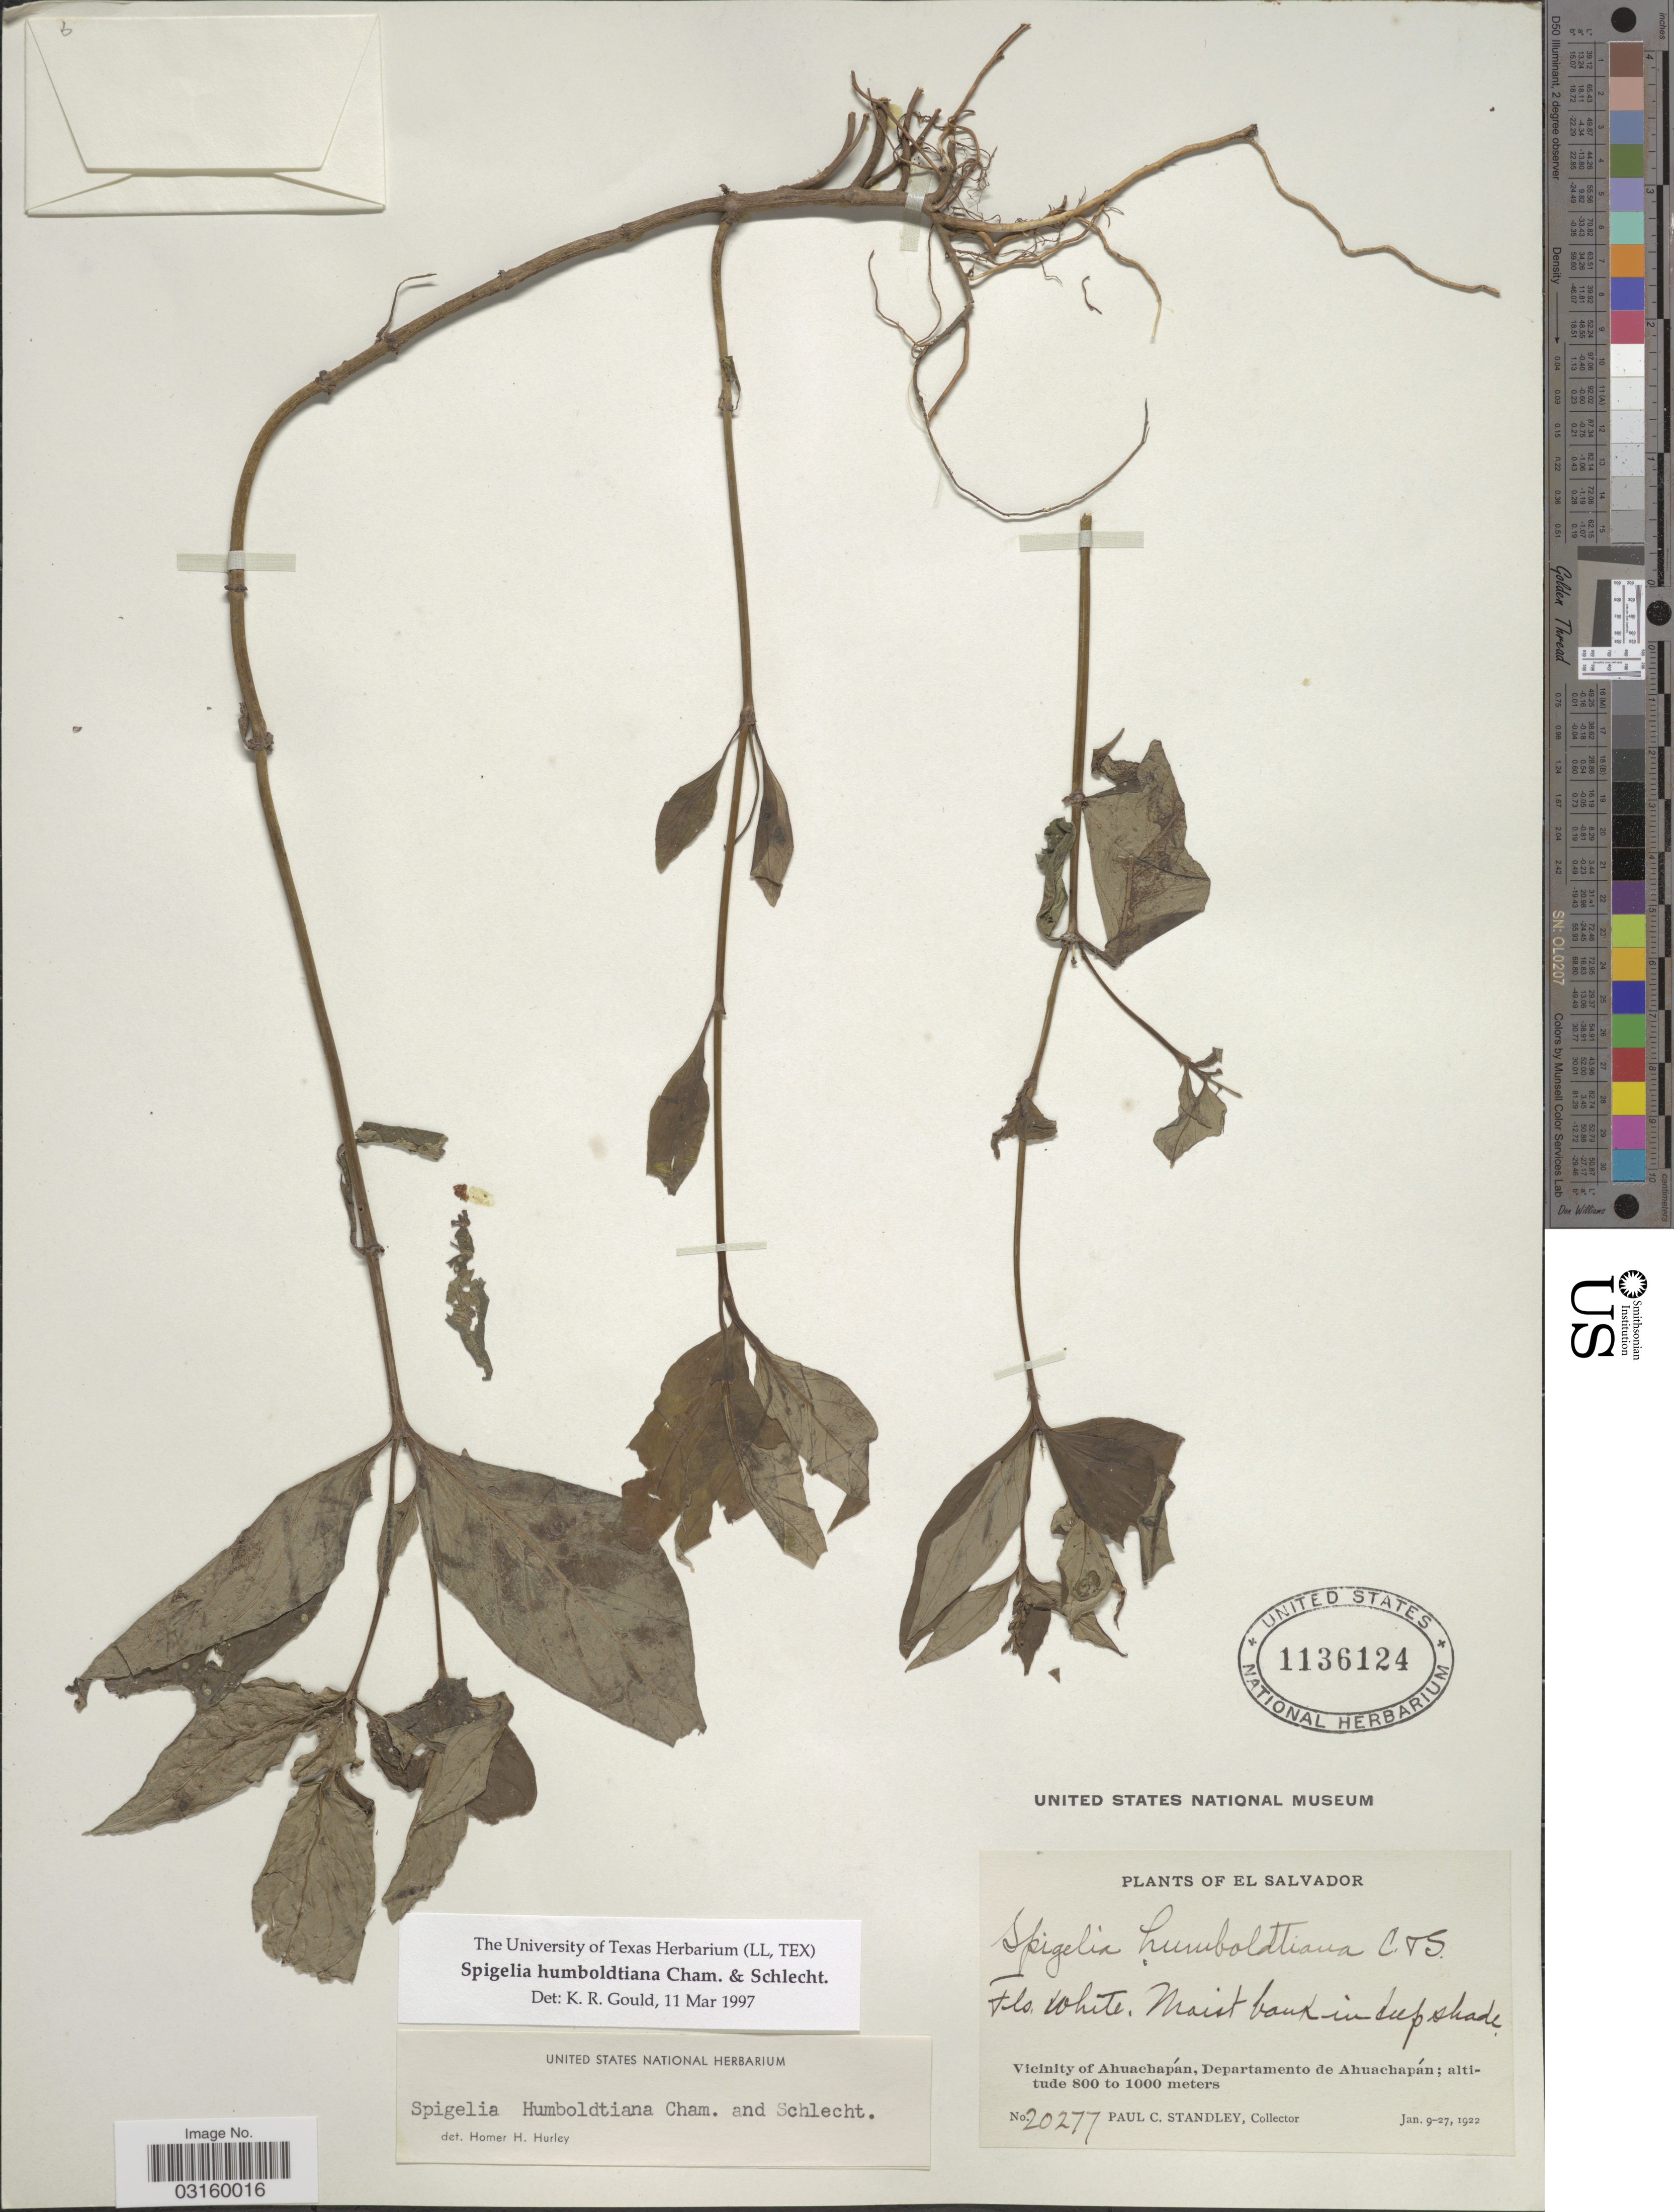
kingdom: Plantae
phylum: Tracheophyta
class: Magnoliopsida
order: Gentianales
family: Loganiaceae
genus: Spigelia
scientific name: Spigelia humboldtiana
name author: Cham. & Schltdl.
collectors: P. C. Standley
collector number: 20277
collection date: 1922-01-09/1922-01-27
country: El Salvador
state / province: Ahuachapan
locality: Vicinity of Ahuachapán, Departamento de Ahuachapán.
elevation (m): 800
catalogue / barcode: US 1136124